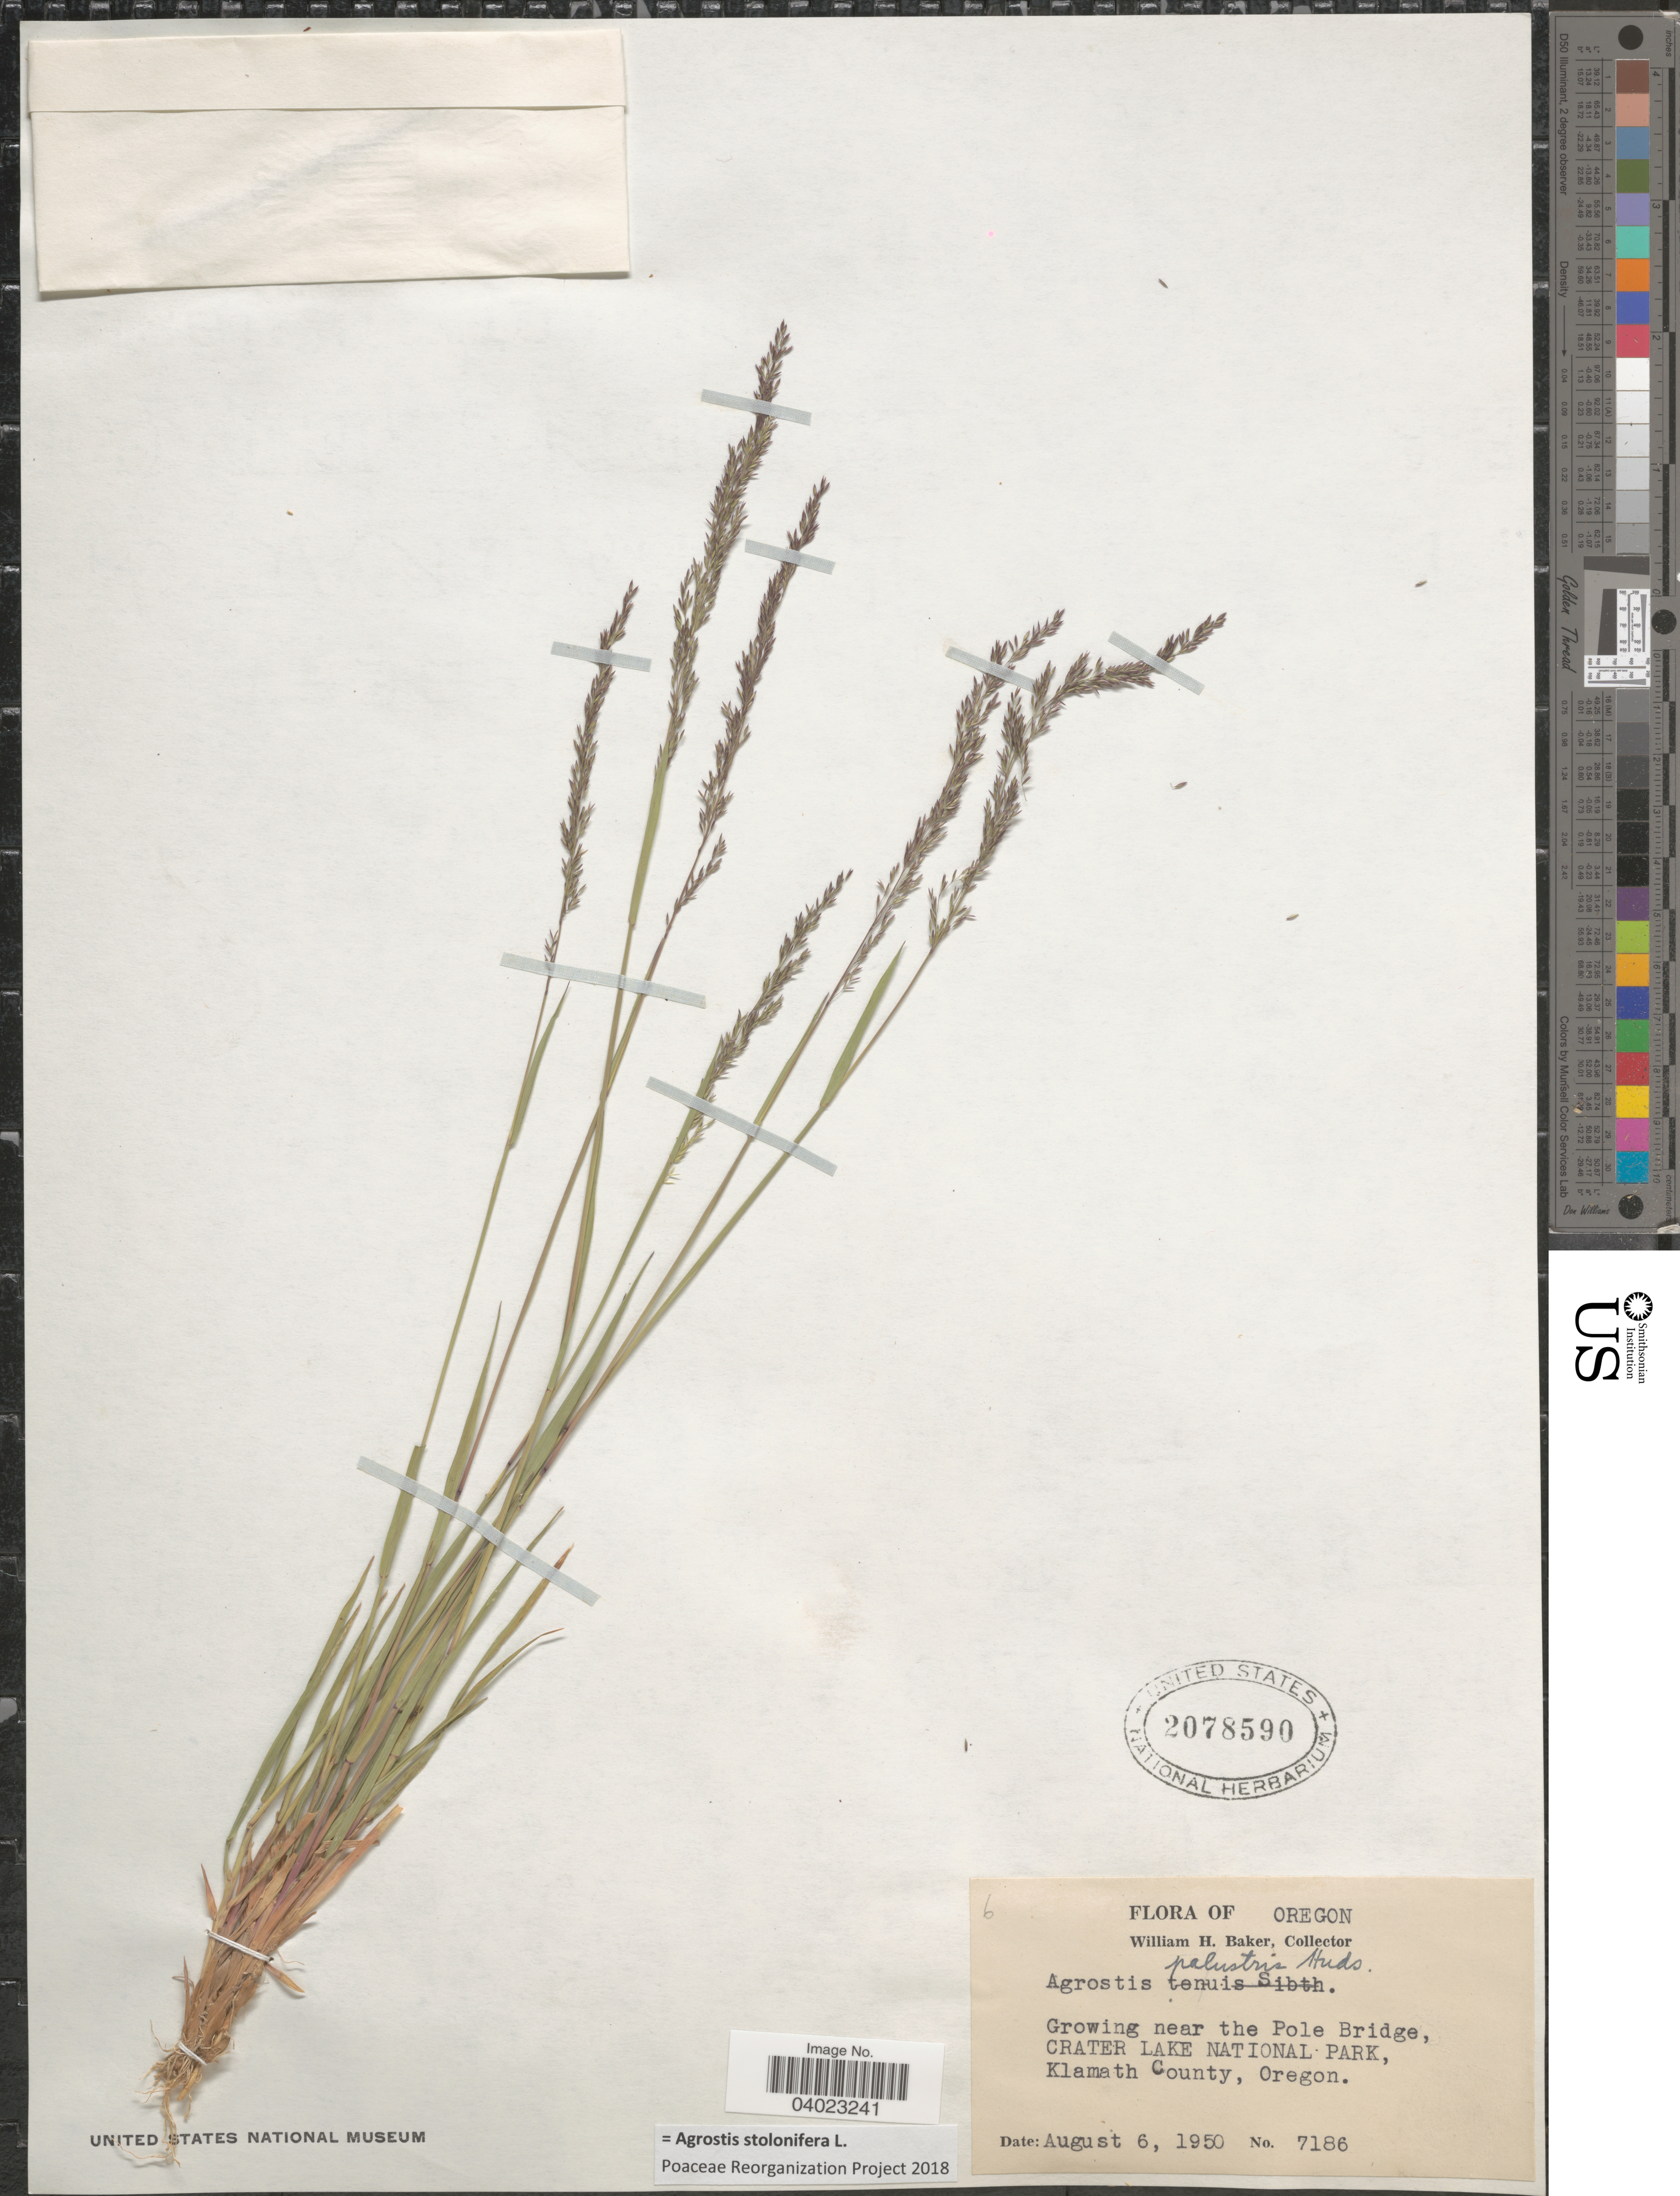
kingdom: Plantae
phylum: Tracheophyta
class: Liliopsida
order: Poales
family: Poaceae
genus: Agrostis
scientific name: Agrostis stolonifera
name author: L.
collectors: W. H. Baker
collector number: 7186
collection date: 1950-08-06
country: United States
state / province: Oregon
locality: Near the Pole Bridge, Crater Lake National Park, Klamath County.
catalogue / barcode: US 2078590